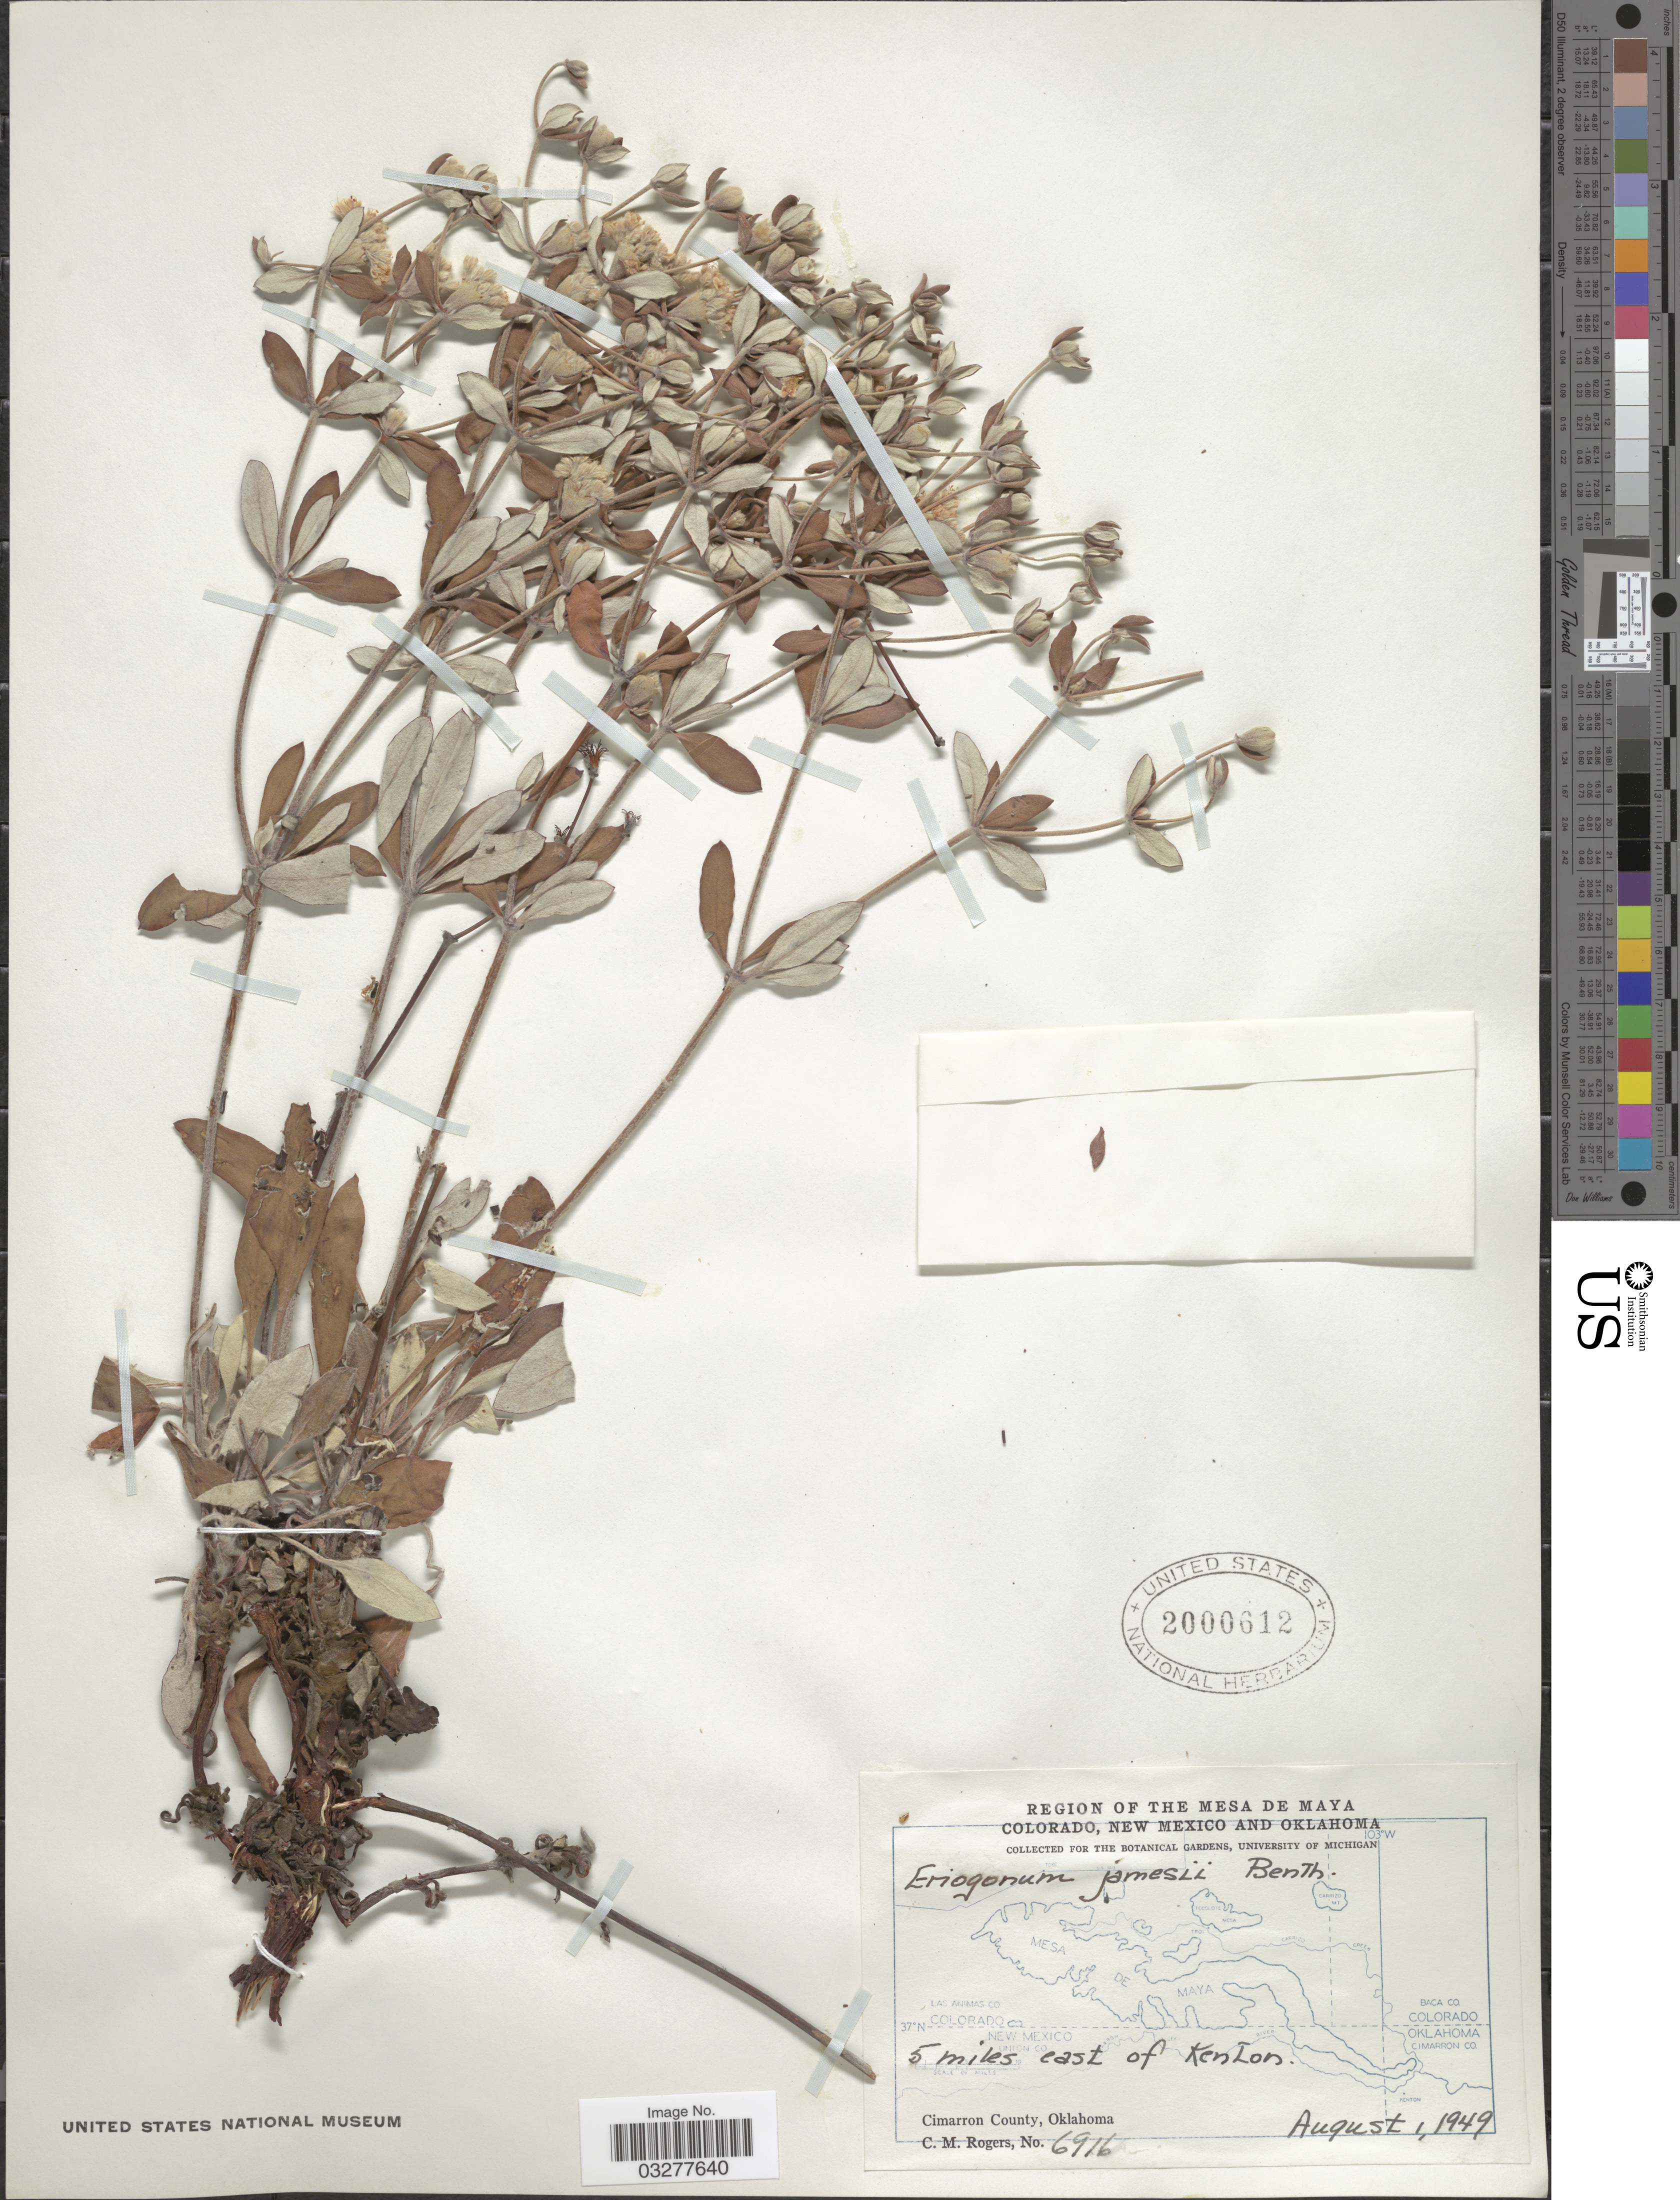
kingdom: Plantae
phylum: Tracheophyta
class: Magnoliopsida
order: Caryophyllales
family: Polygonaceae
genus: Eriogonum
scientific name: Eriogonum jamesii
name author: Benth.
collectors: C. M. Rogers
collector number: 6916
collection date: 1949-08-01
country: United States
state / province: Oklahoma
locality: Region of The Mesa de Maya, 5 miles east of Kenton. Cimarron County.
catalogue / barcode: US 2000612